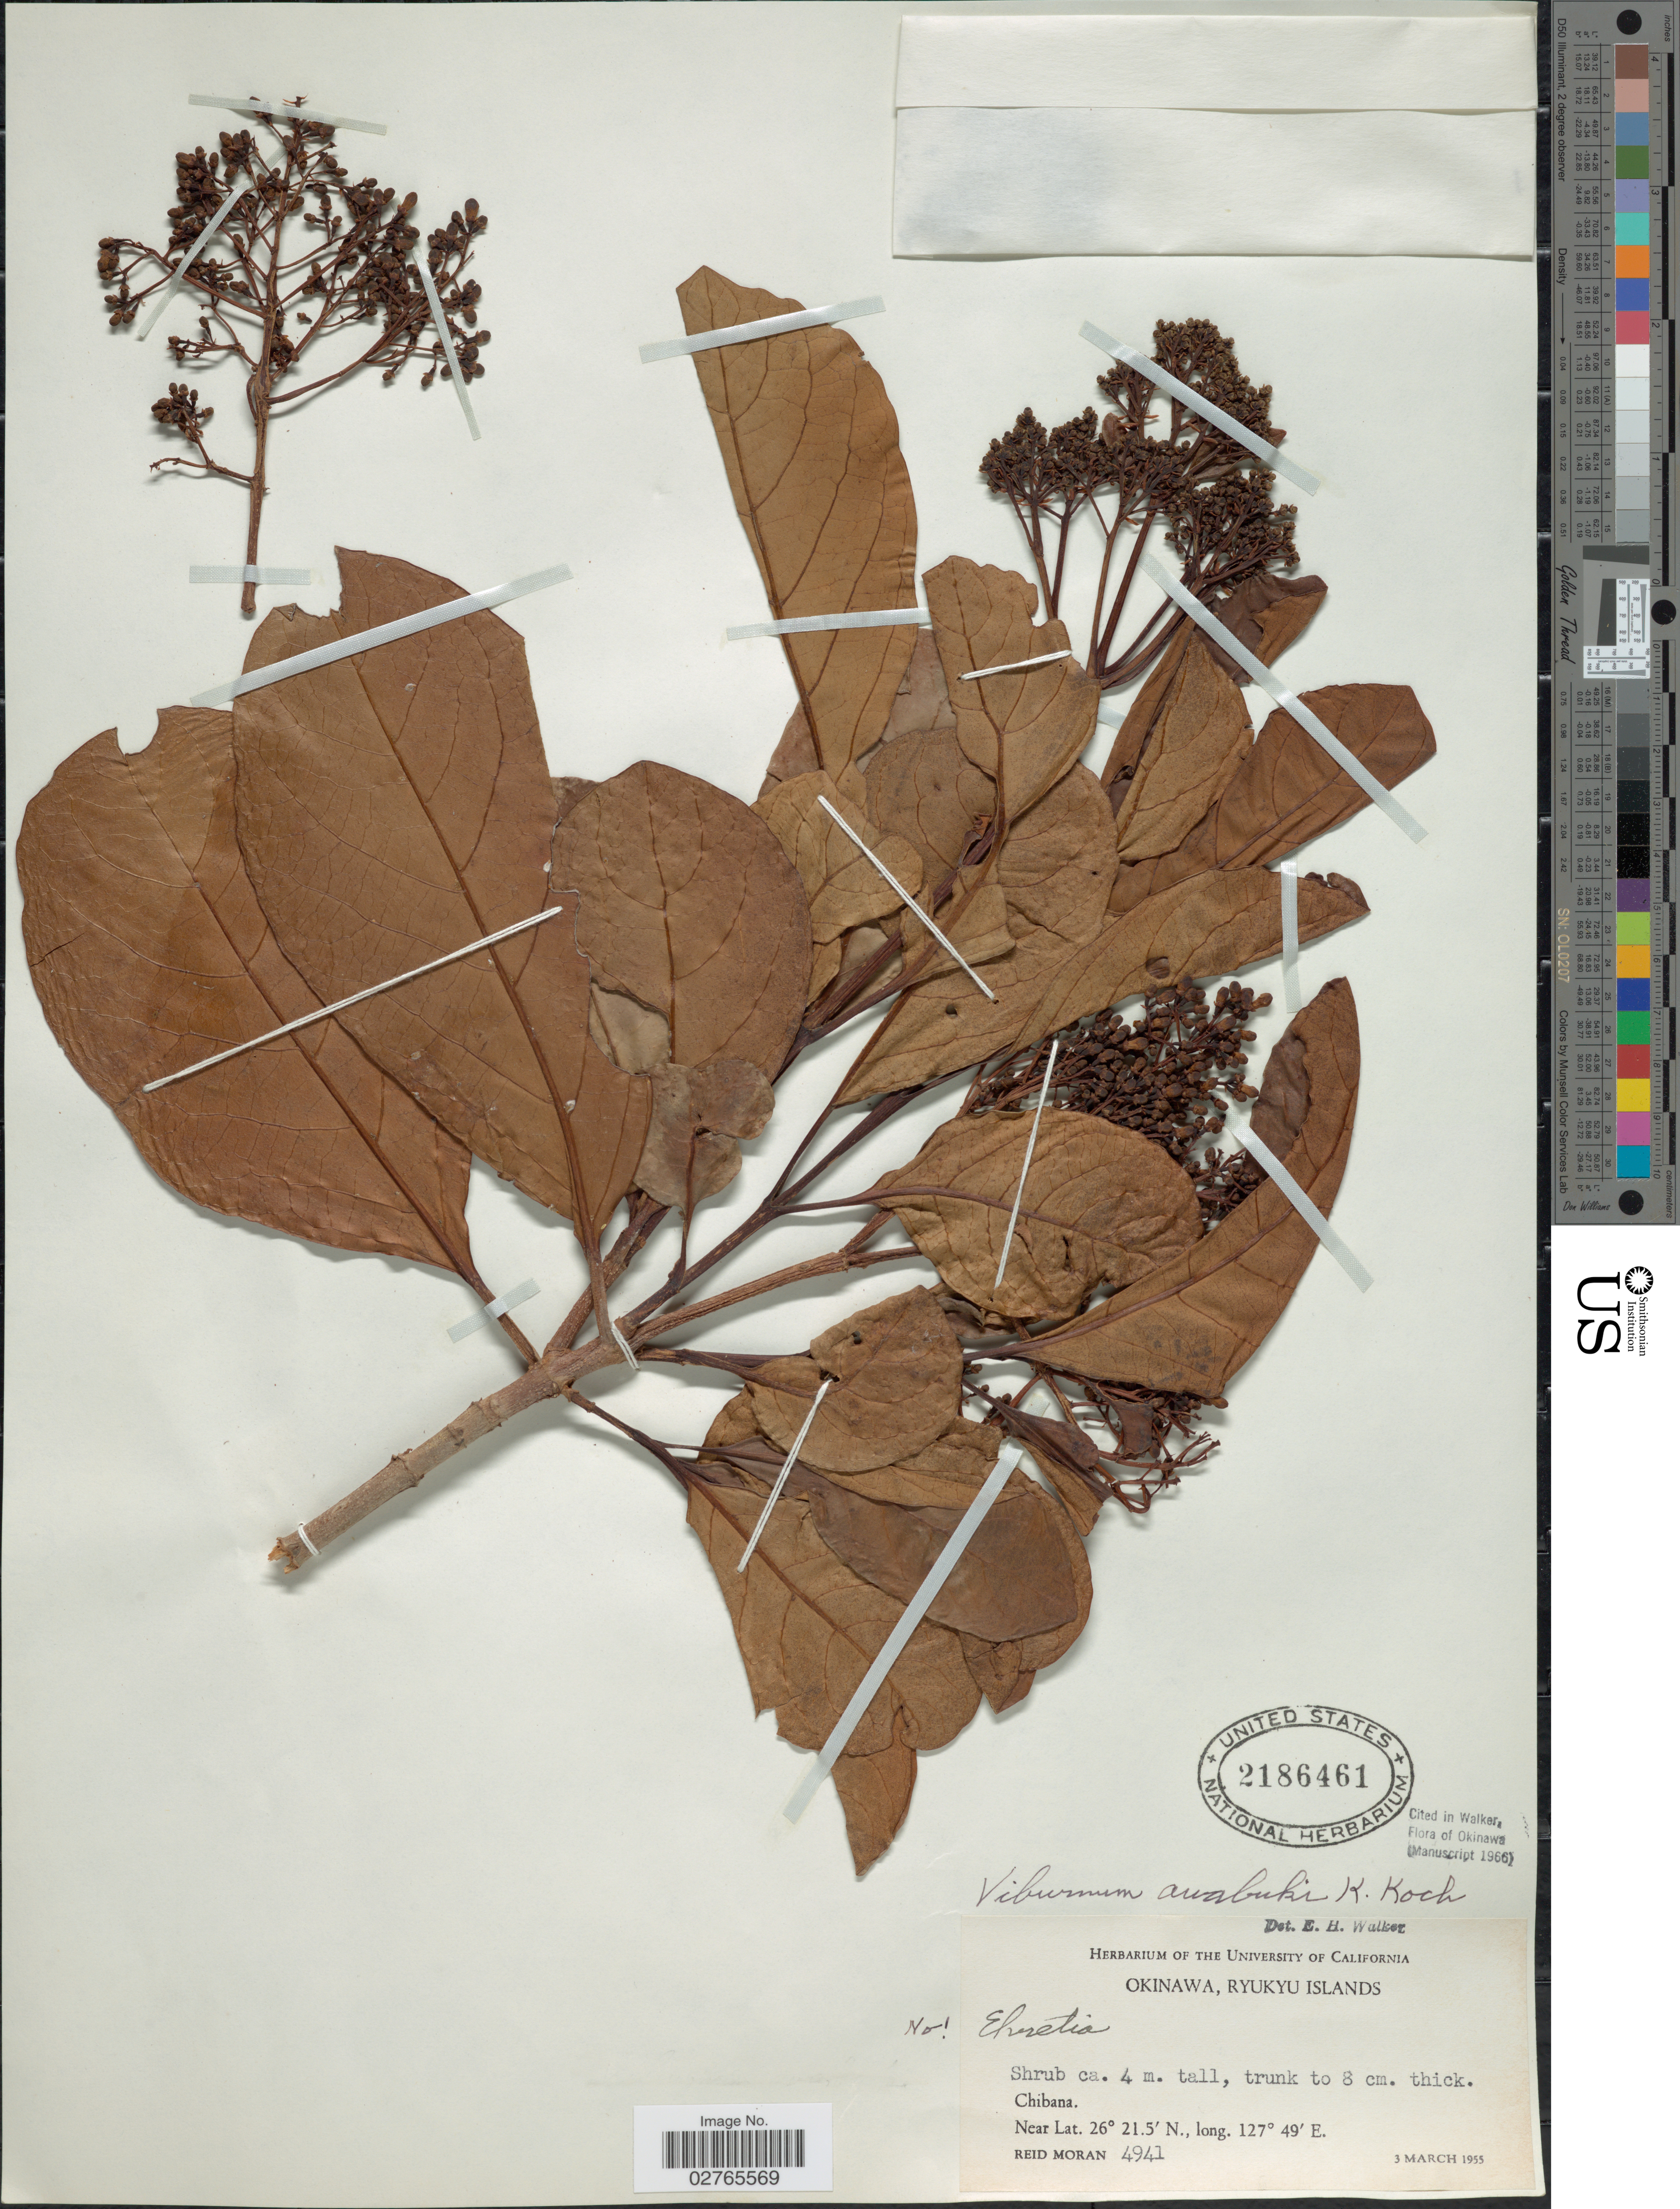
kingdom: Plantae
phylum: Tracheophyta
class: Magnoliopsida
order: Dipsacales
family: Viburnaceae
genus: Viburnum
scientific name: Viburnum awabuki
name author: K. Koch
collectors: R. V. Moran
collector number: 4941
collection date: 1955-03-03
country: Japan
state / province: Okinawa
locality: Ryukyu Islands. Chibana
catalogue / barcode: US 2186461